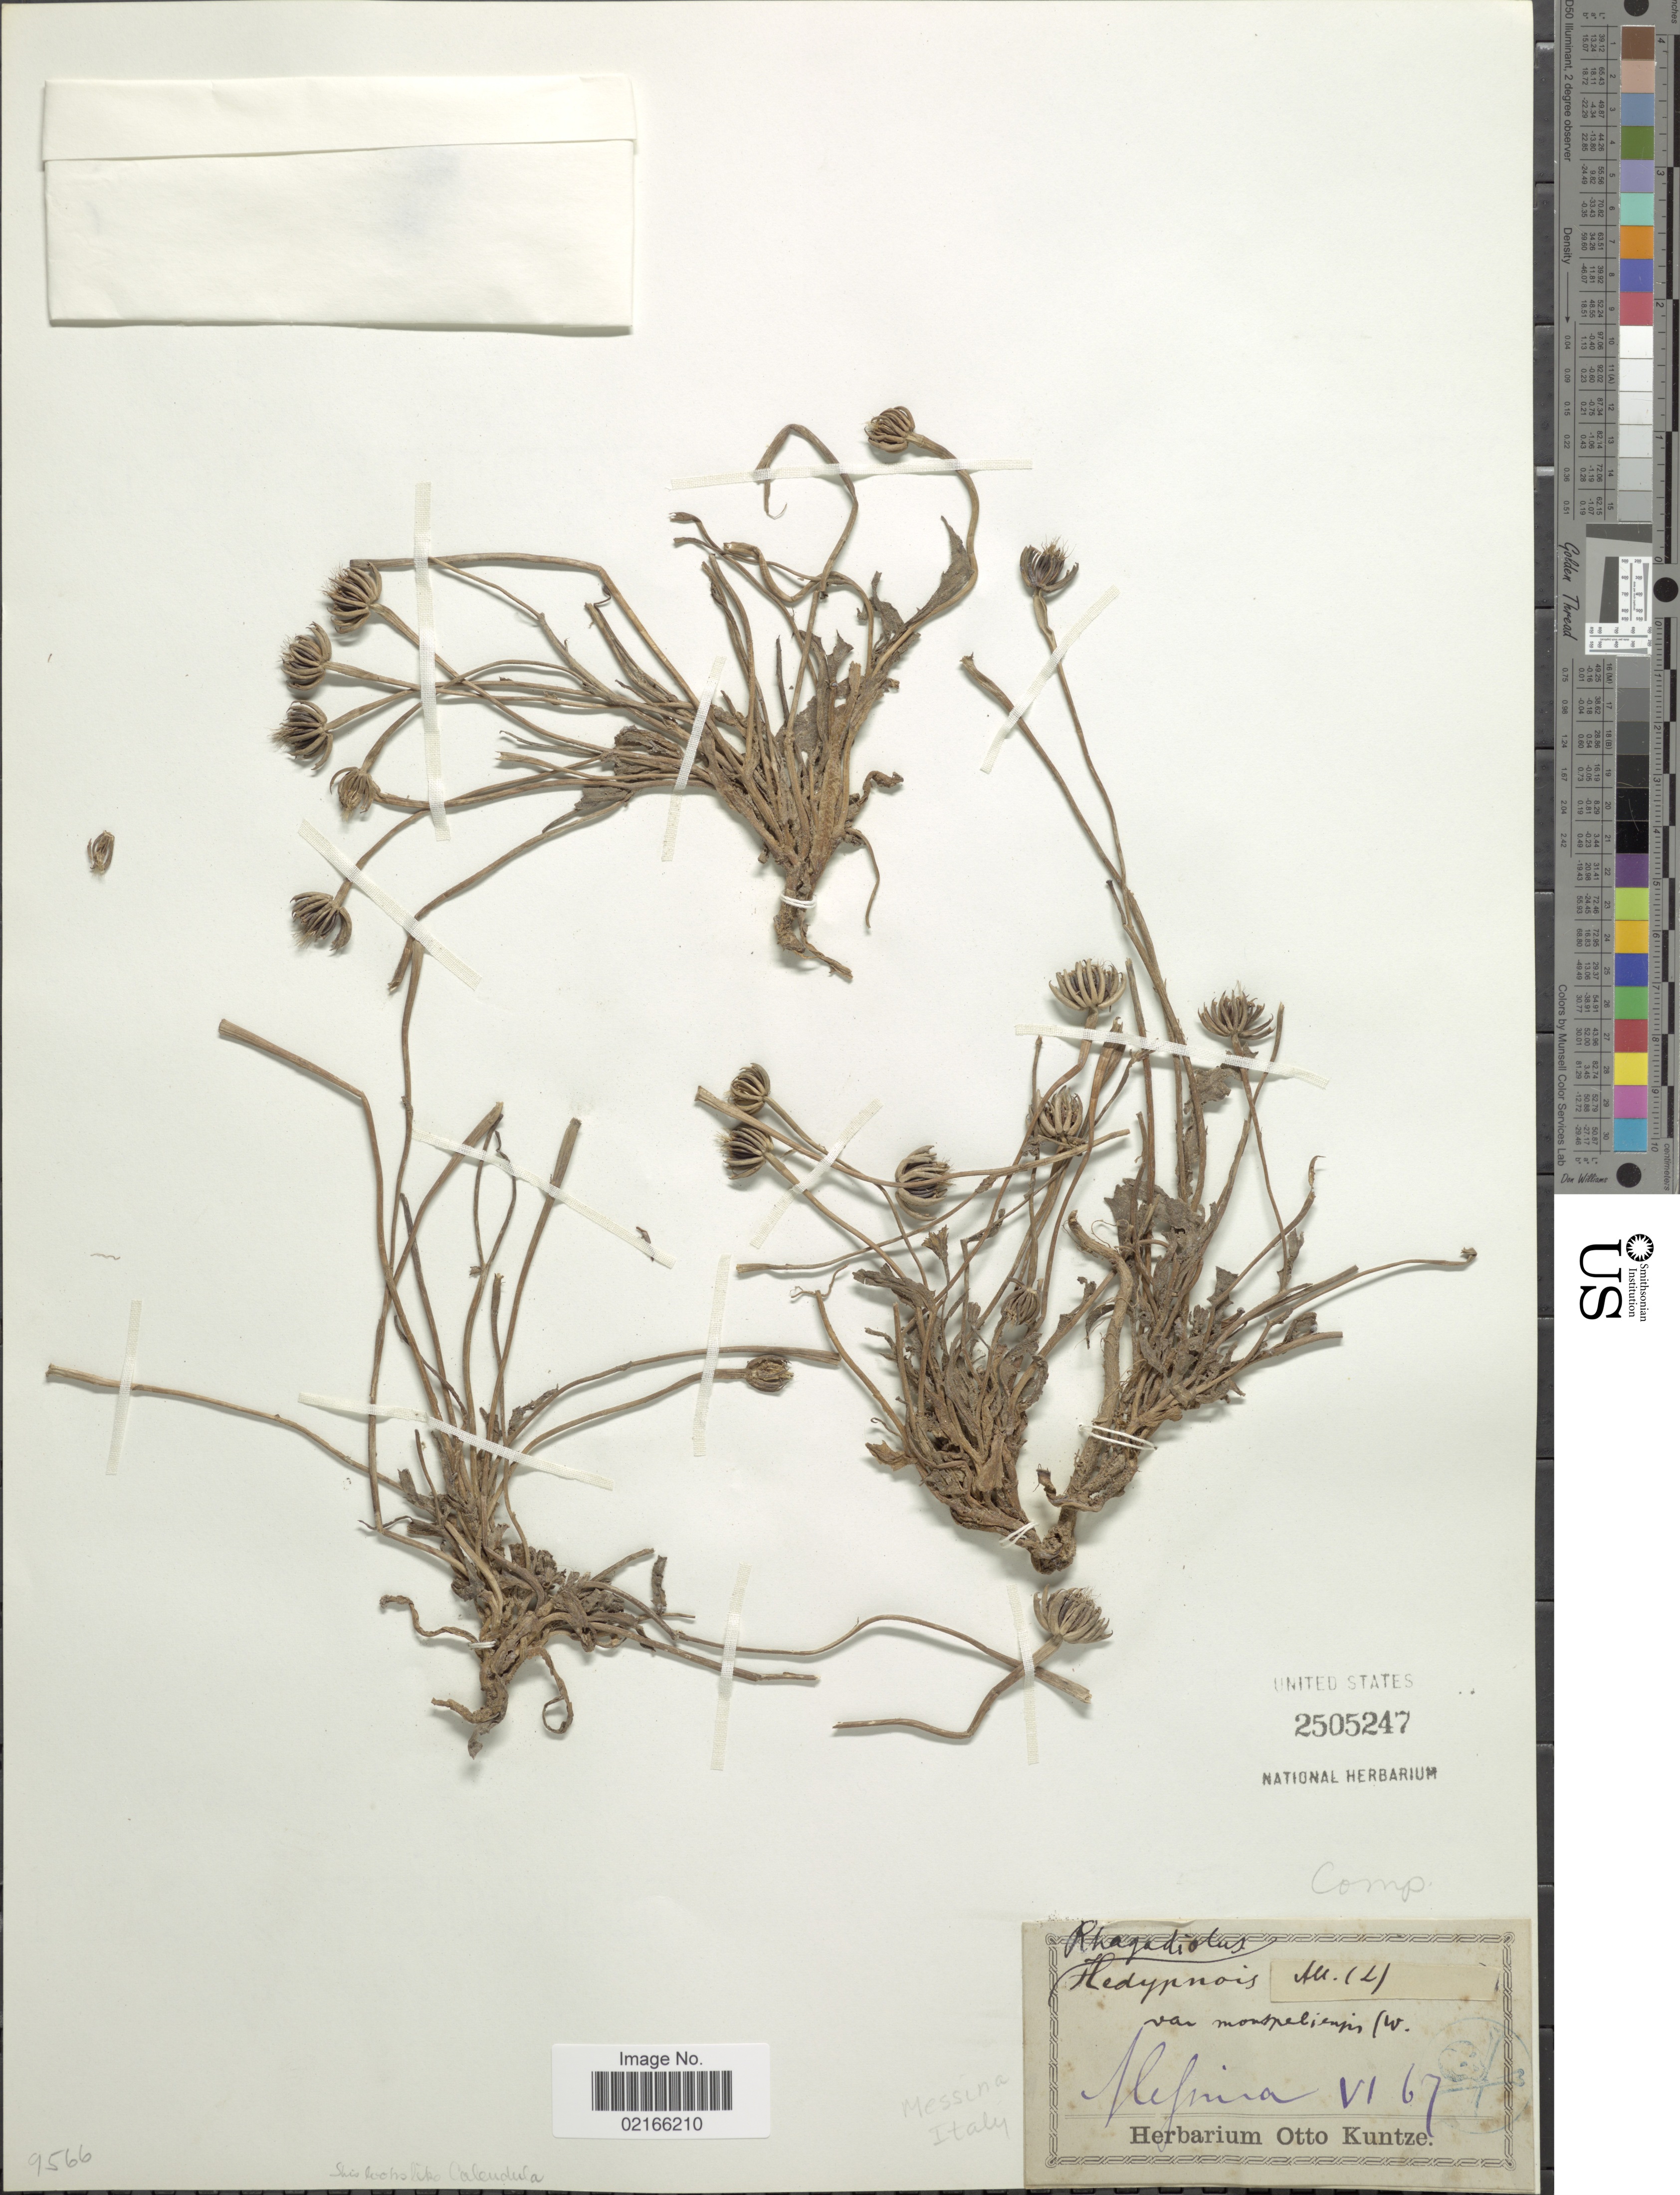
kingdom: Plantae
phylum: Tracheophyta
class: Magnoliopsida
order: Asterales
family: Asteraceae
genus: Hedypnois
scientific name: Hedypnois rhagadioloides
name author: (L.) F.W. Schmidt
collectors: ex herb. Otto Kuntze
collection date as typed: Transcribed d/m/y: /6/67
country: Italy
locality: Messina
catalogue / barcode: US 2505247